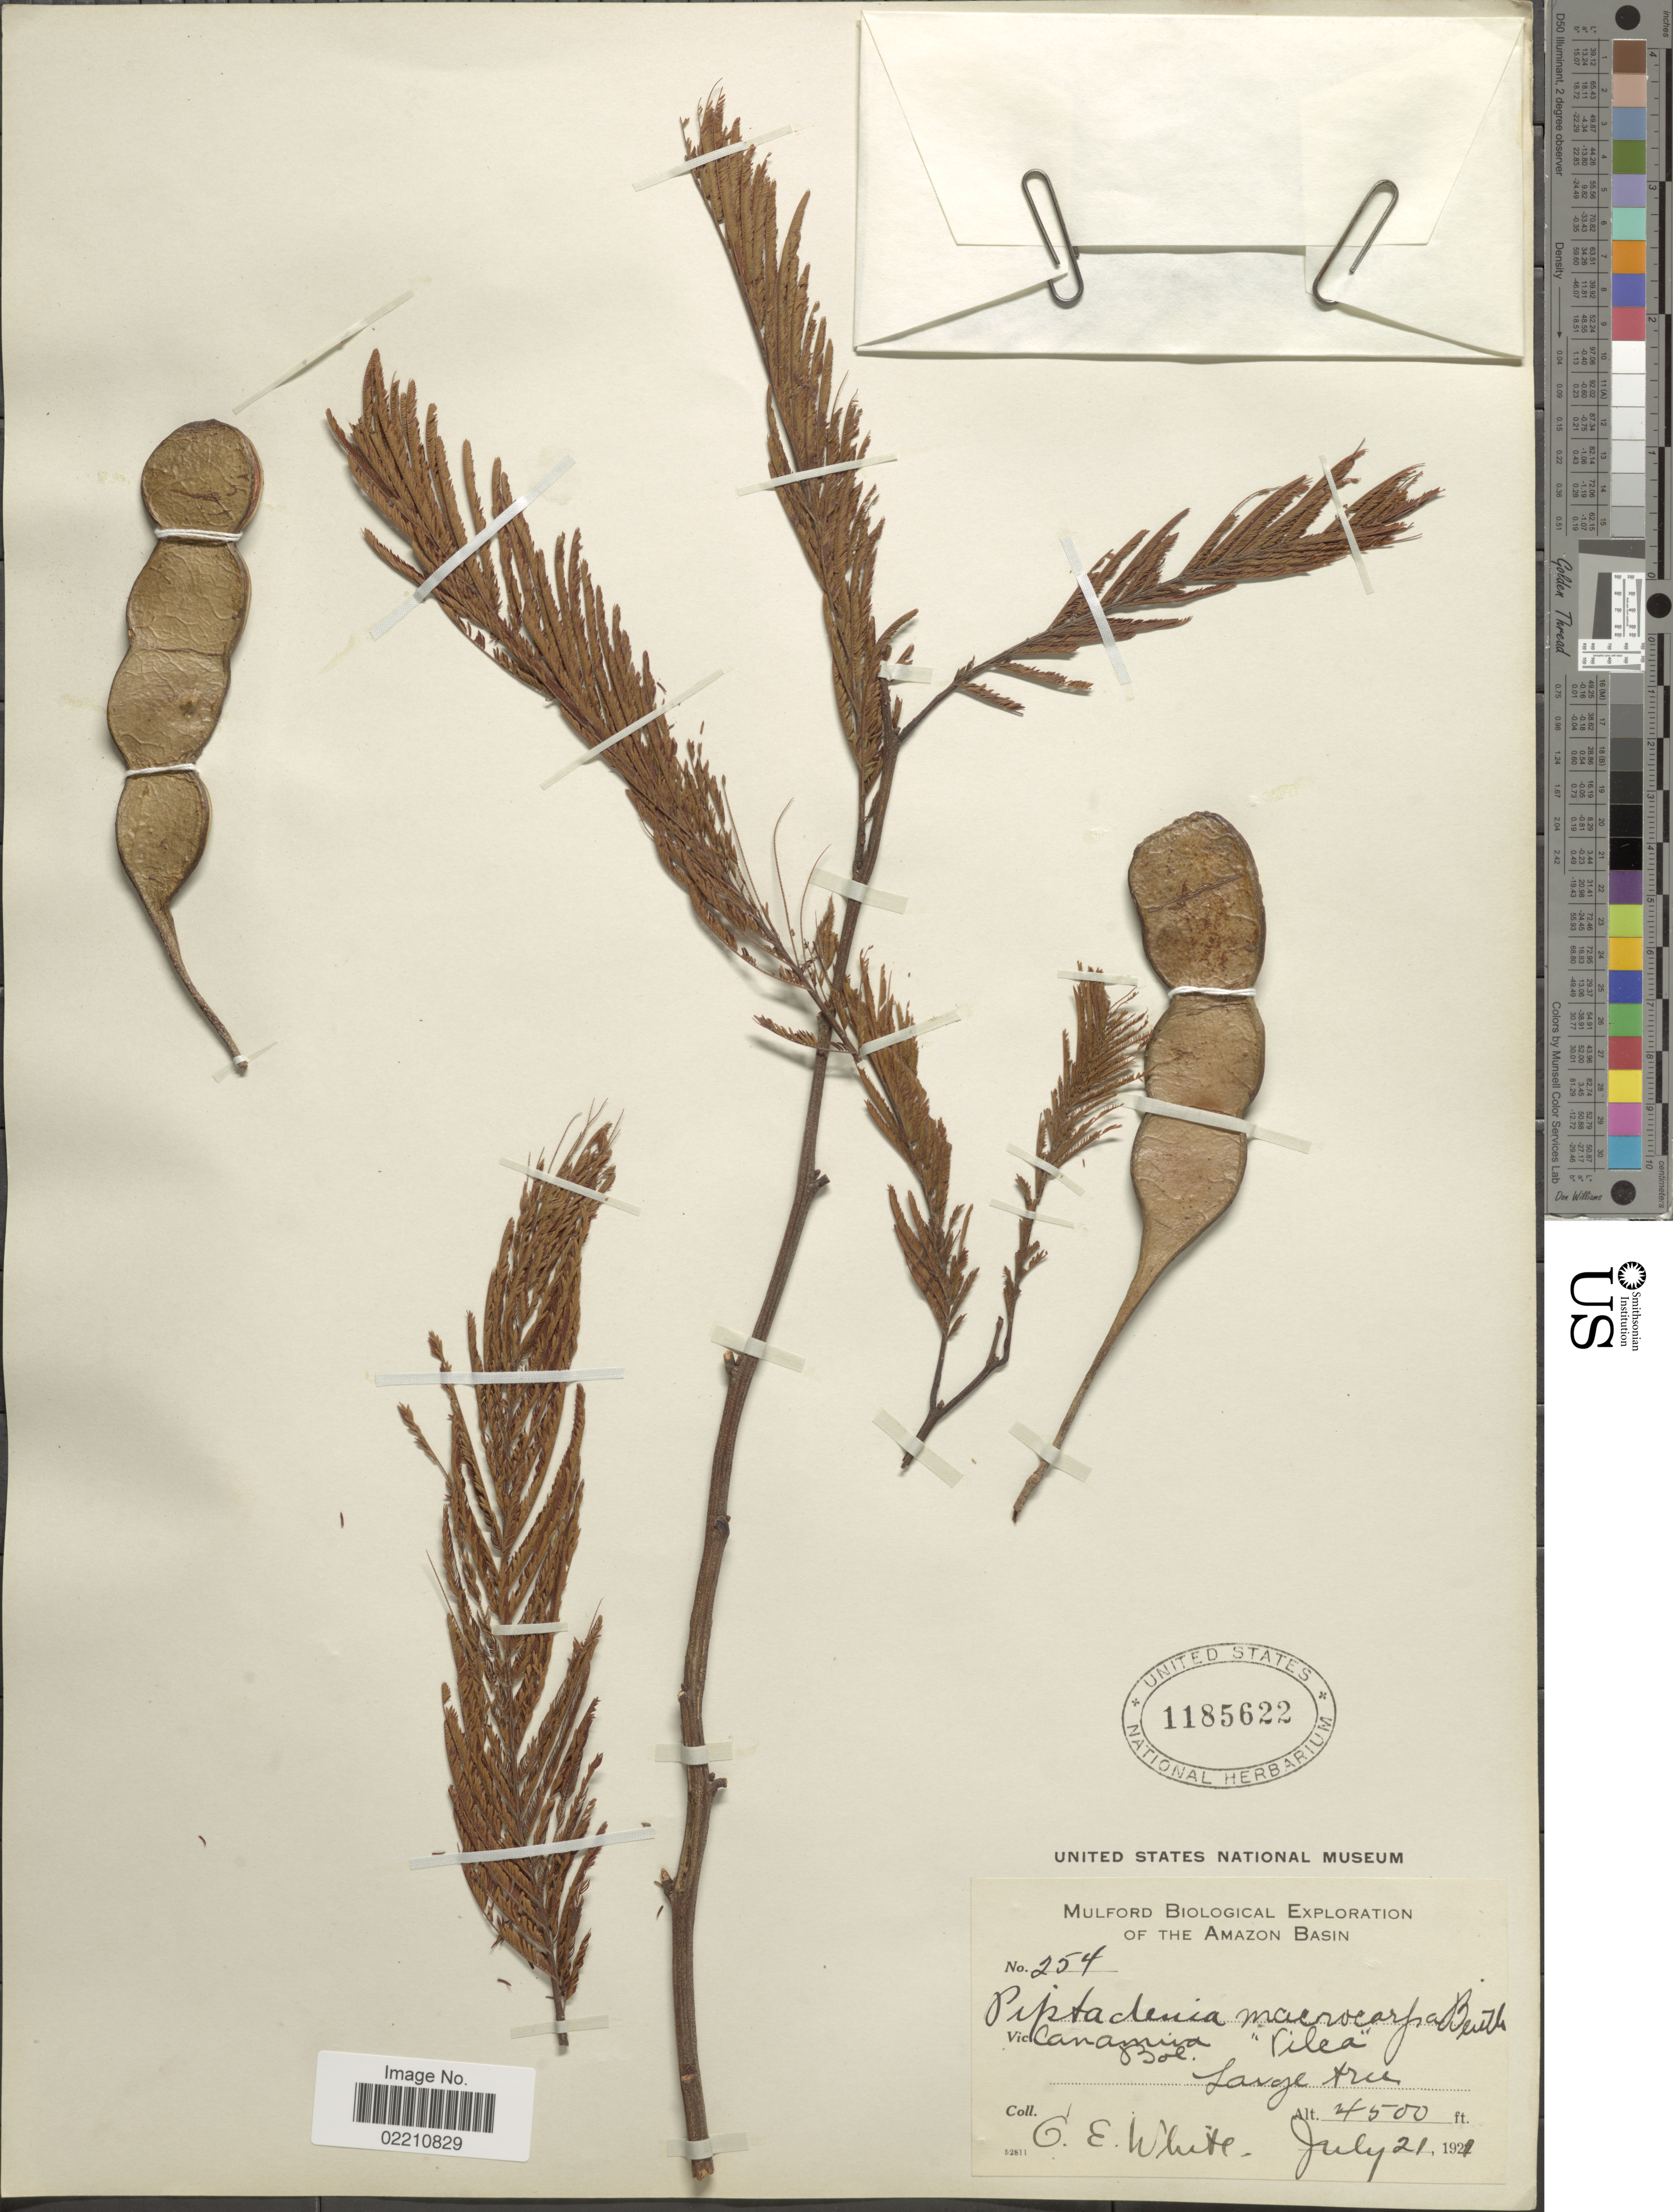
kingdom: Plantae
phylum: Tracheophyta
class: Magnoliopsida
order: Fabales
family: Fabaceae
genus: Anadenanthera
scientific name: Anadenanthera colubrina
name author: (Vell.) Brenan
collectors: O. E. White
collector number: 254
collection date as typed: July 21, 1921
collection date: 1921-07-21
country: Bolivia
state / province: La Paz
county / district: Inquisivi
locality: Cañamina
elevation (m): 1372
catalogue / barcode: US 1185622